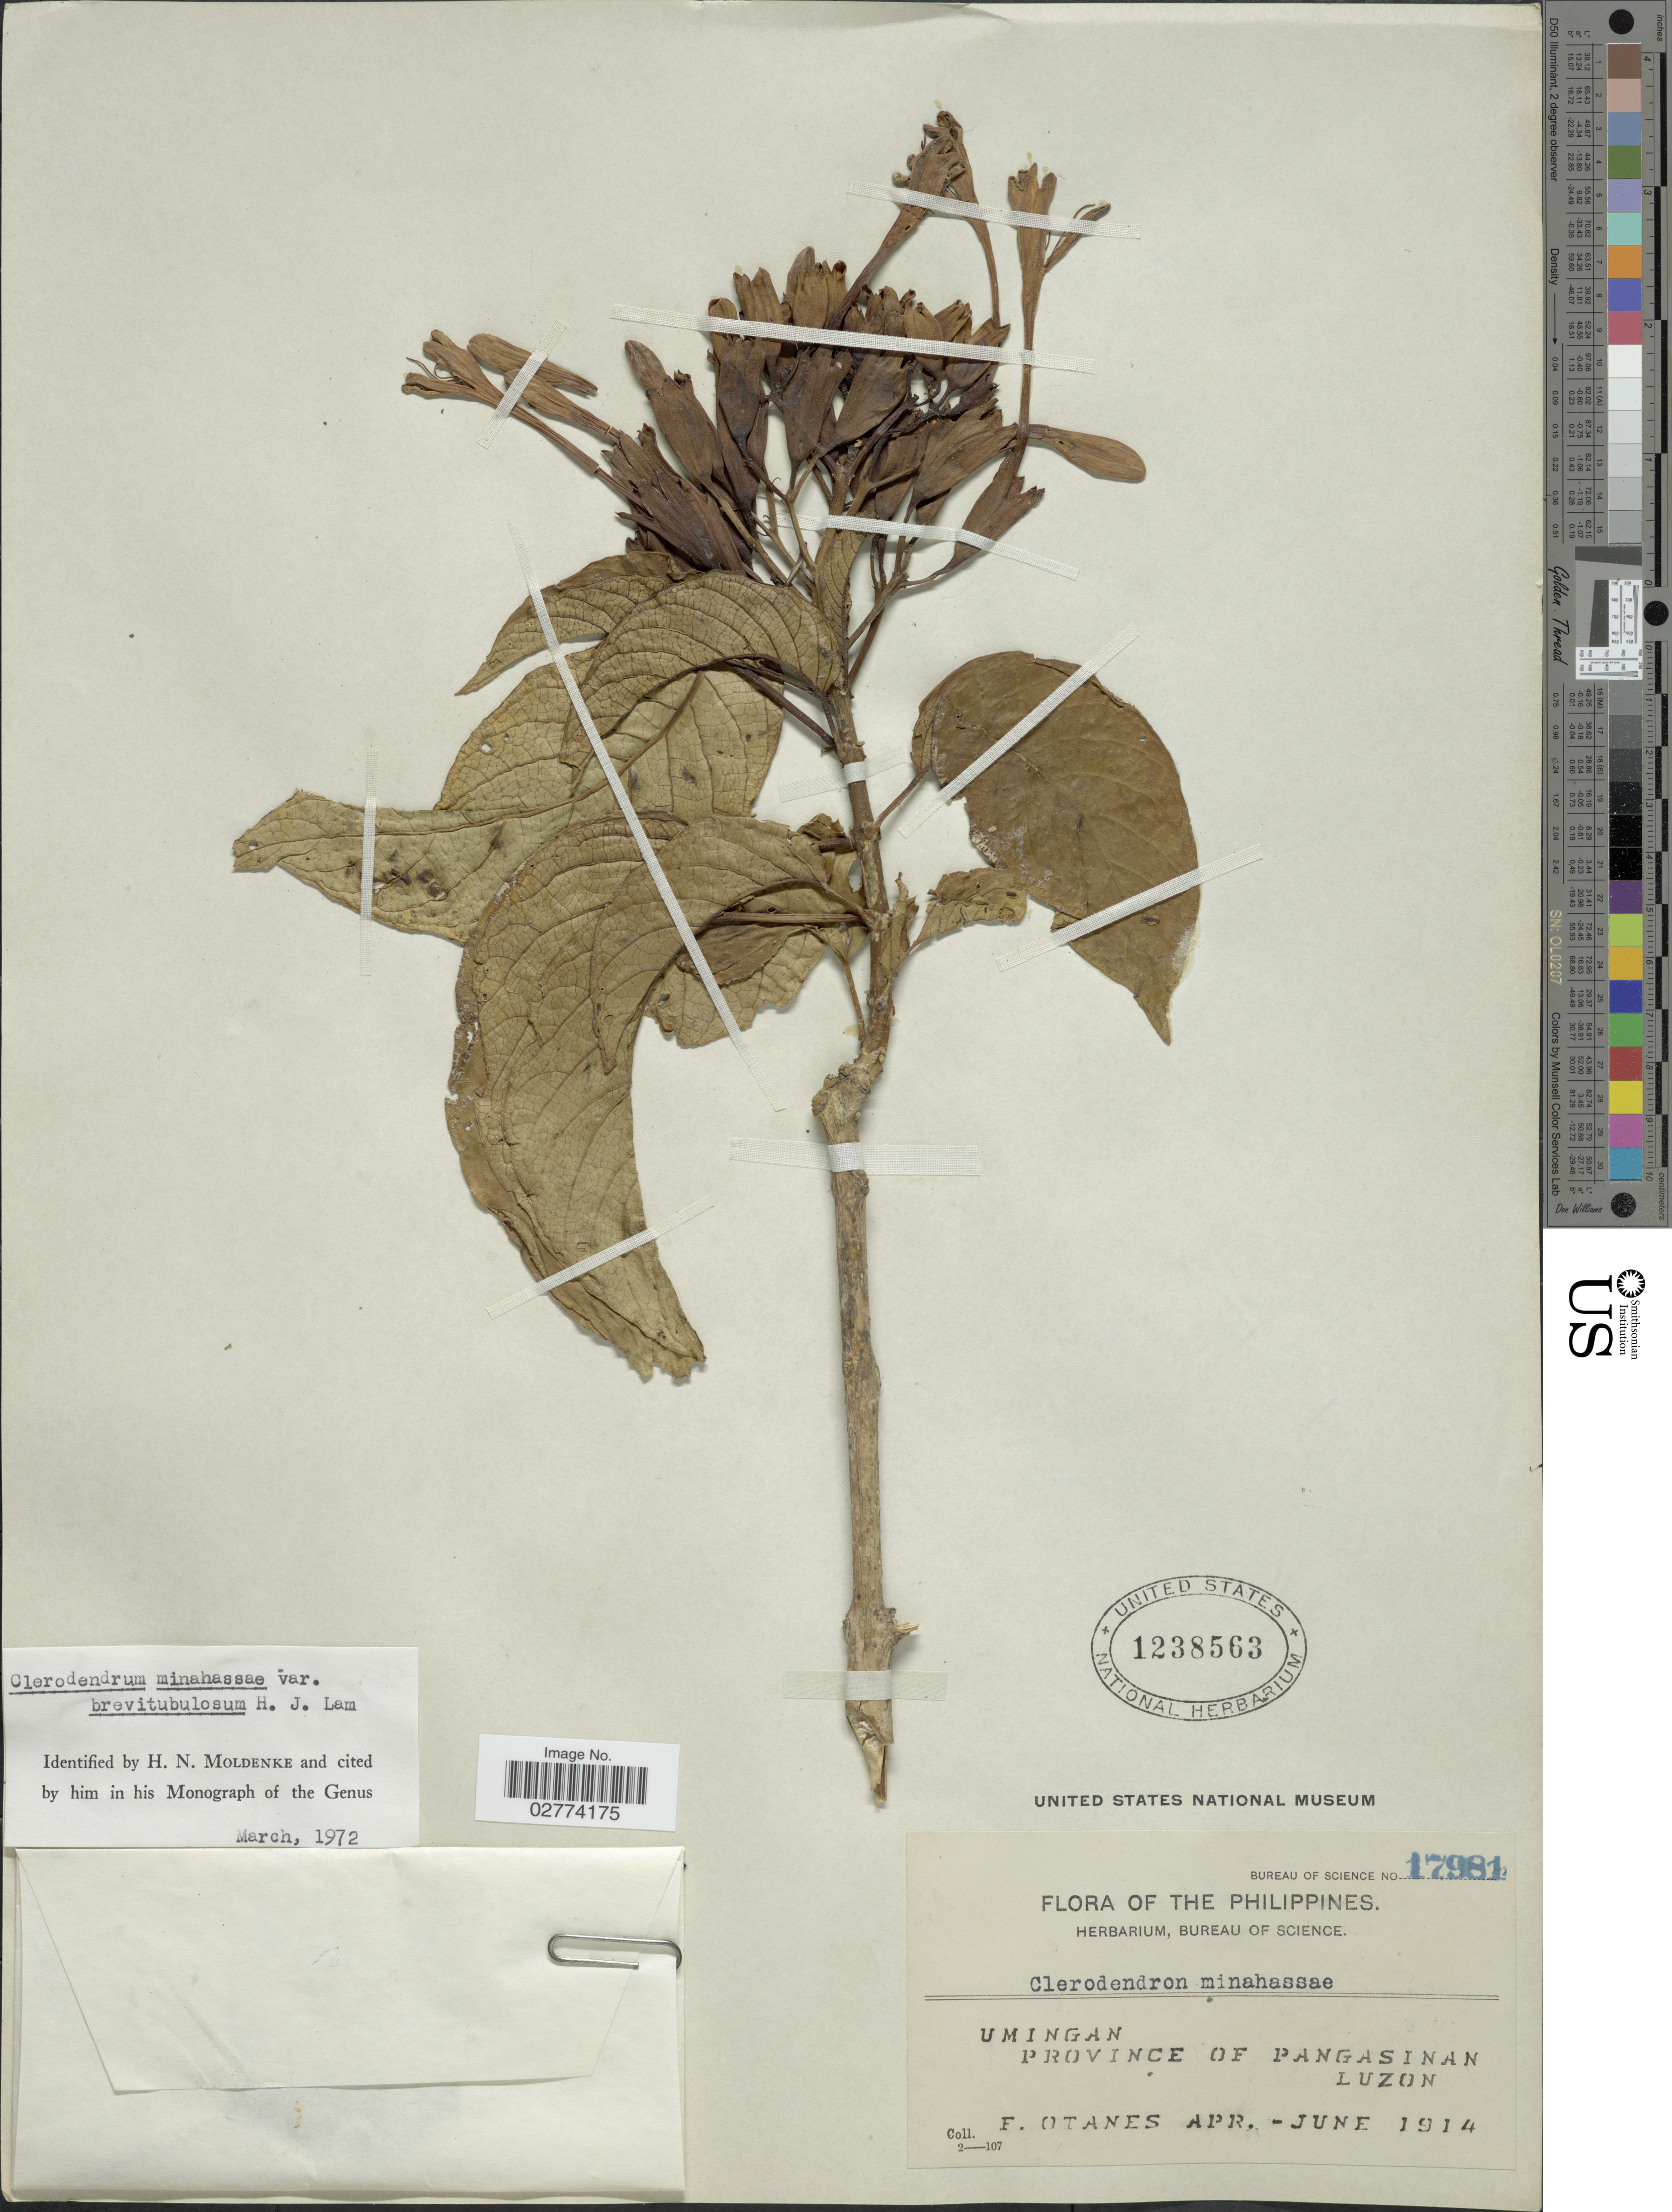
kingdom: Plantae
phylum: Tracheophyta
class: Magnoliopsida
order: Lamiales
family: Lamiaceae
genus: Clerodendrum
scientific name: Clerodendrum minahassae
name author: Teysm. & Binn.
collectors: F. Q. Otanes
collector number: Bureau of Science 17981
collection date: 1914-04/1914-06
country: Philippines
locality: Umingan, Province of Pangasinan, Luzon.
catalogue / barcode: US 1238563